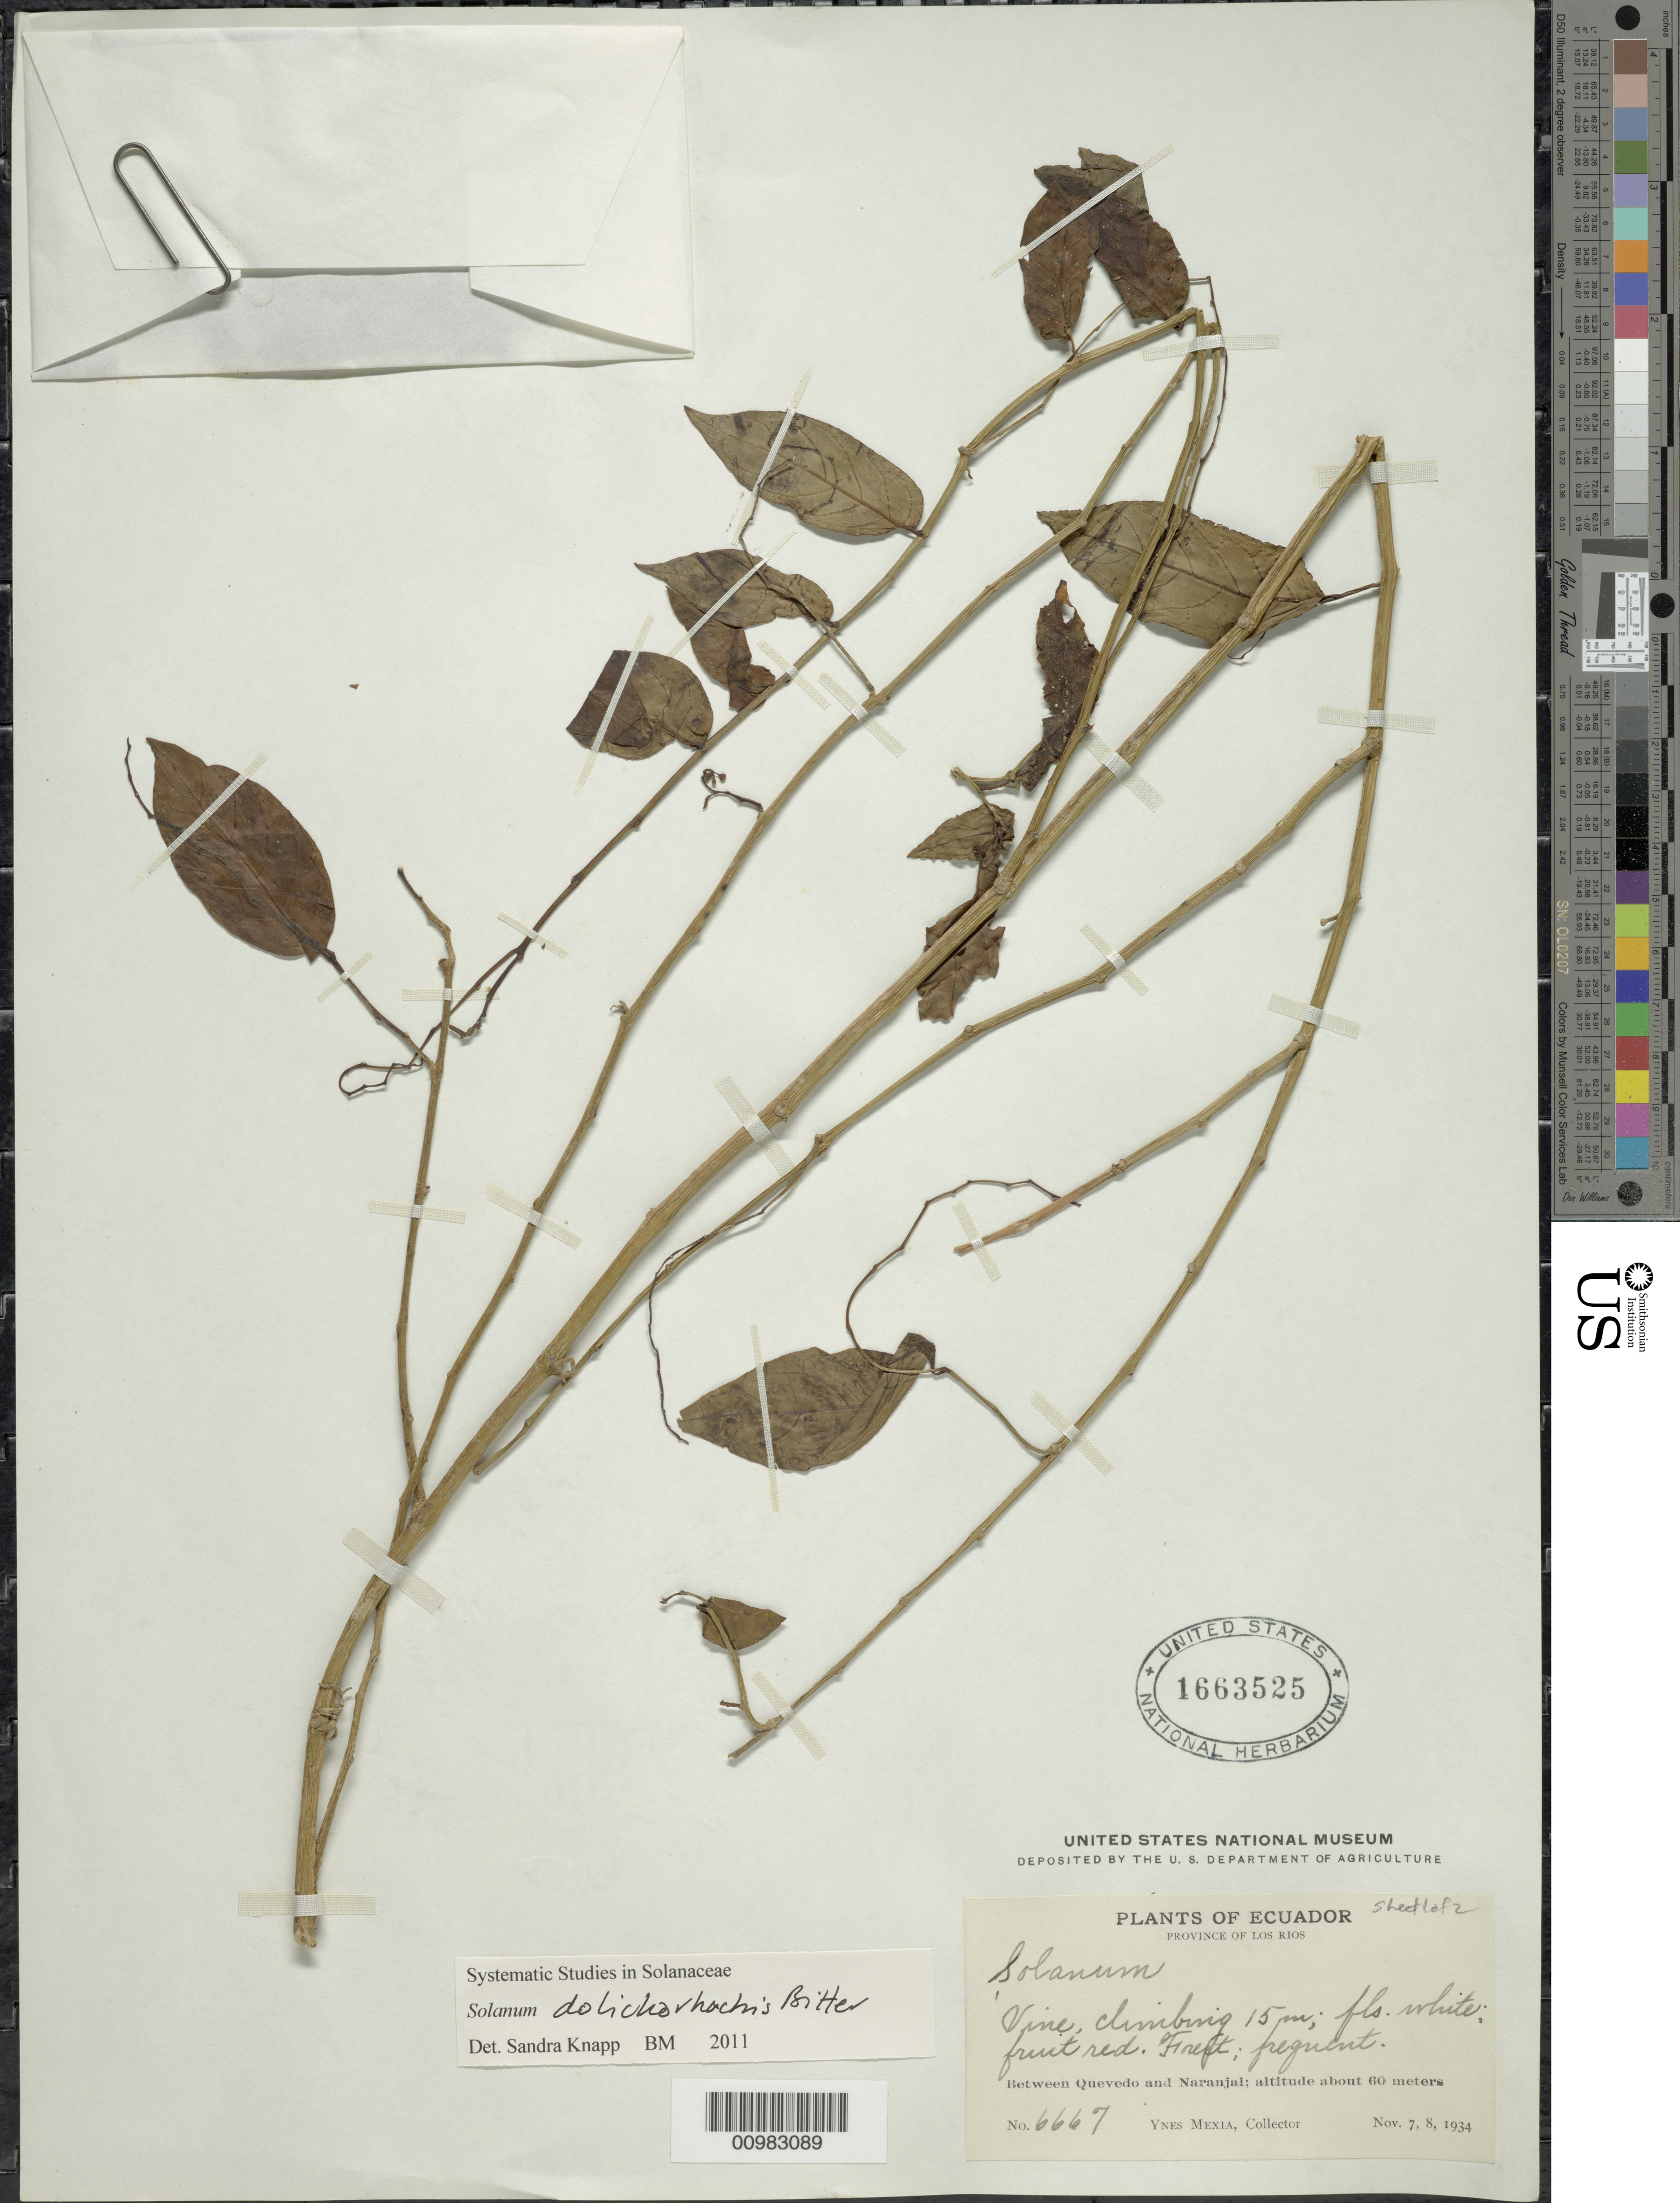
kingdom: Plantae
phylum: Tracheophyta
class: Magnoliopsida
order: Solanales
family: Solanaceae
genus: Solanum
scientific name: Solanum dolichorhachis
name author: Bitter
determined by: Knapp, S. D.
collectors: Y. Mexia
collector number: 6667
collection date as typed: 7 Nov 1934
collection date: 1934-11-07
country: Ecuador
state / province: Los Rios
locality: between Quevedo and Naranjal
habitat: forest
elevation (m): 60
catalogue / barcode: US 1663525